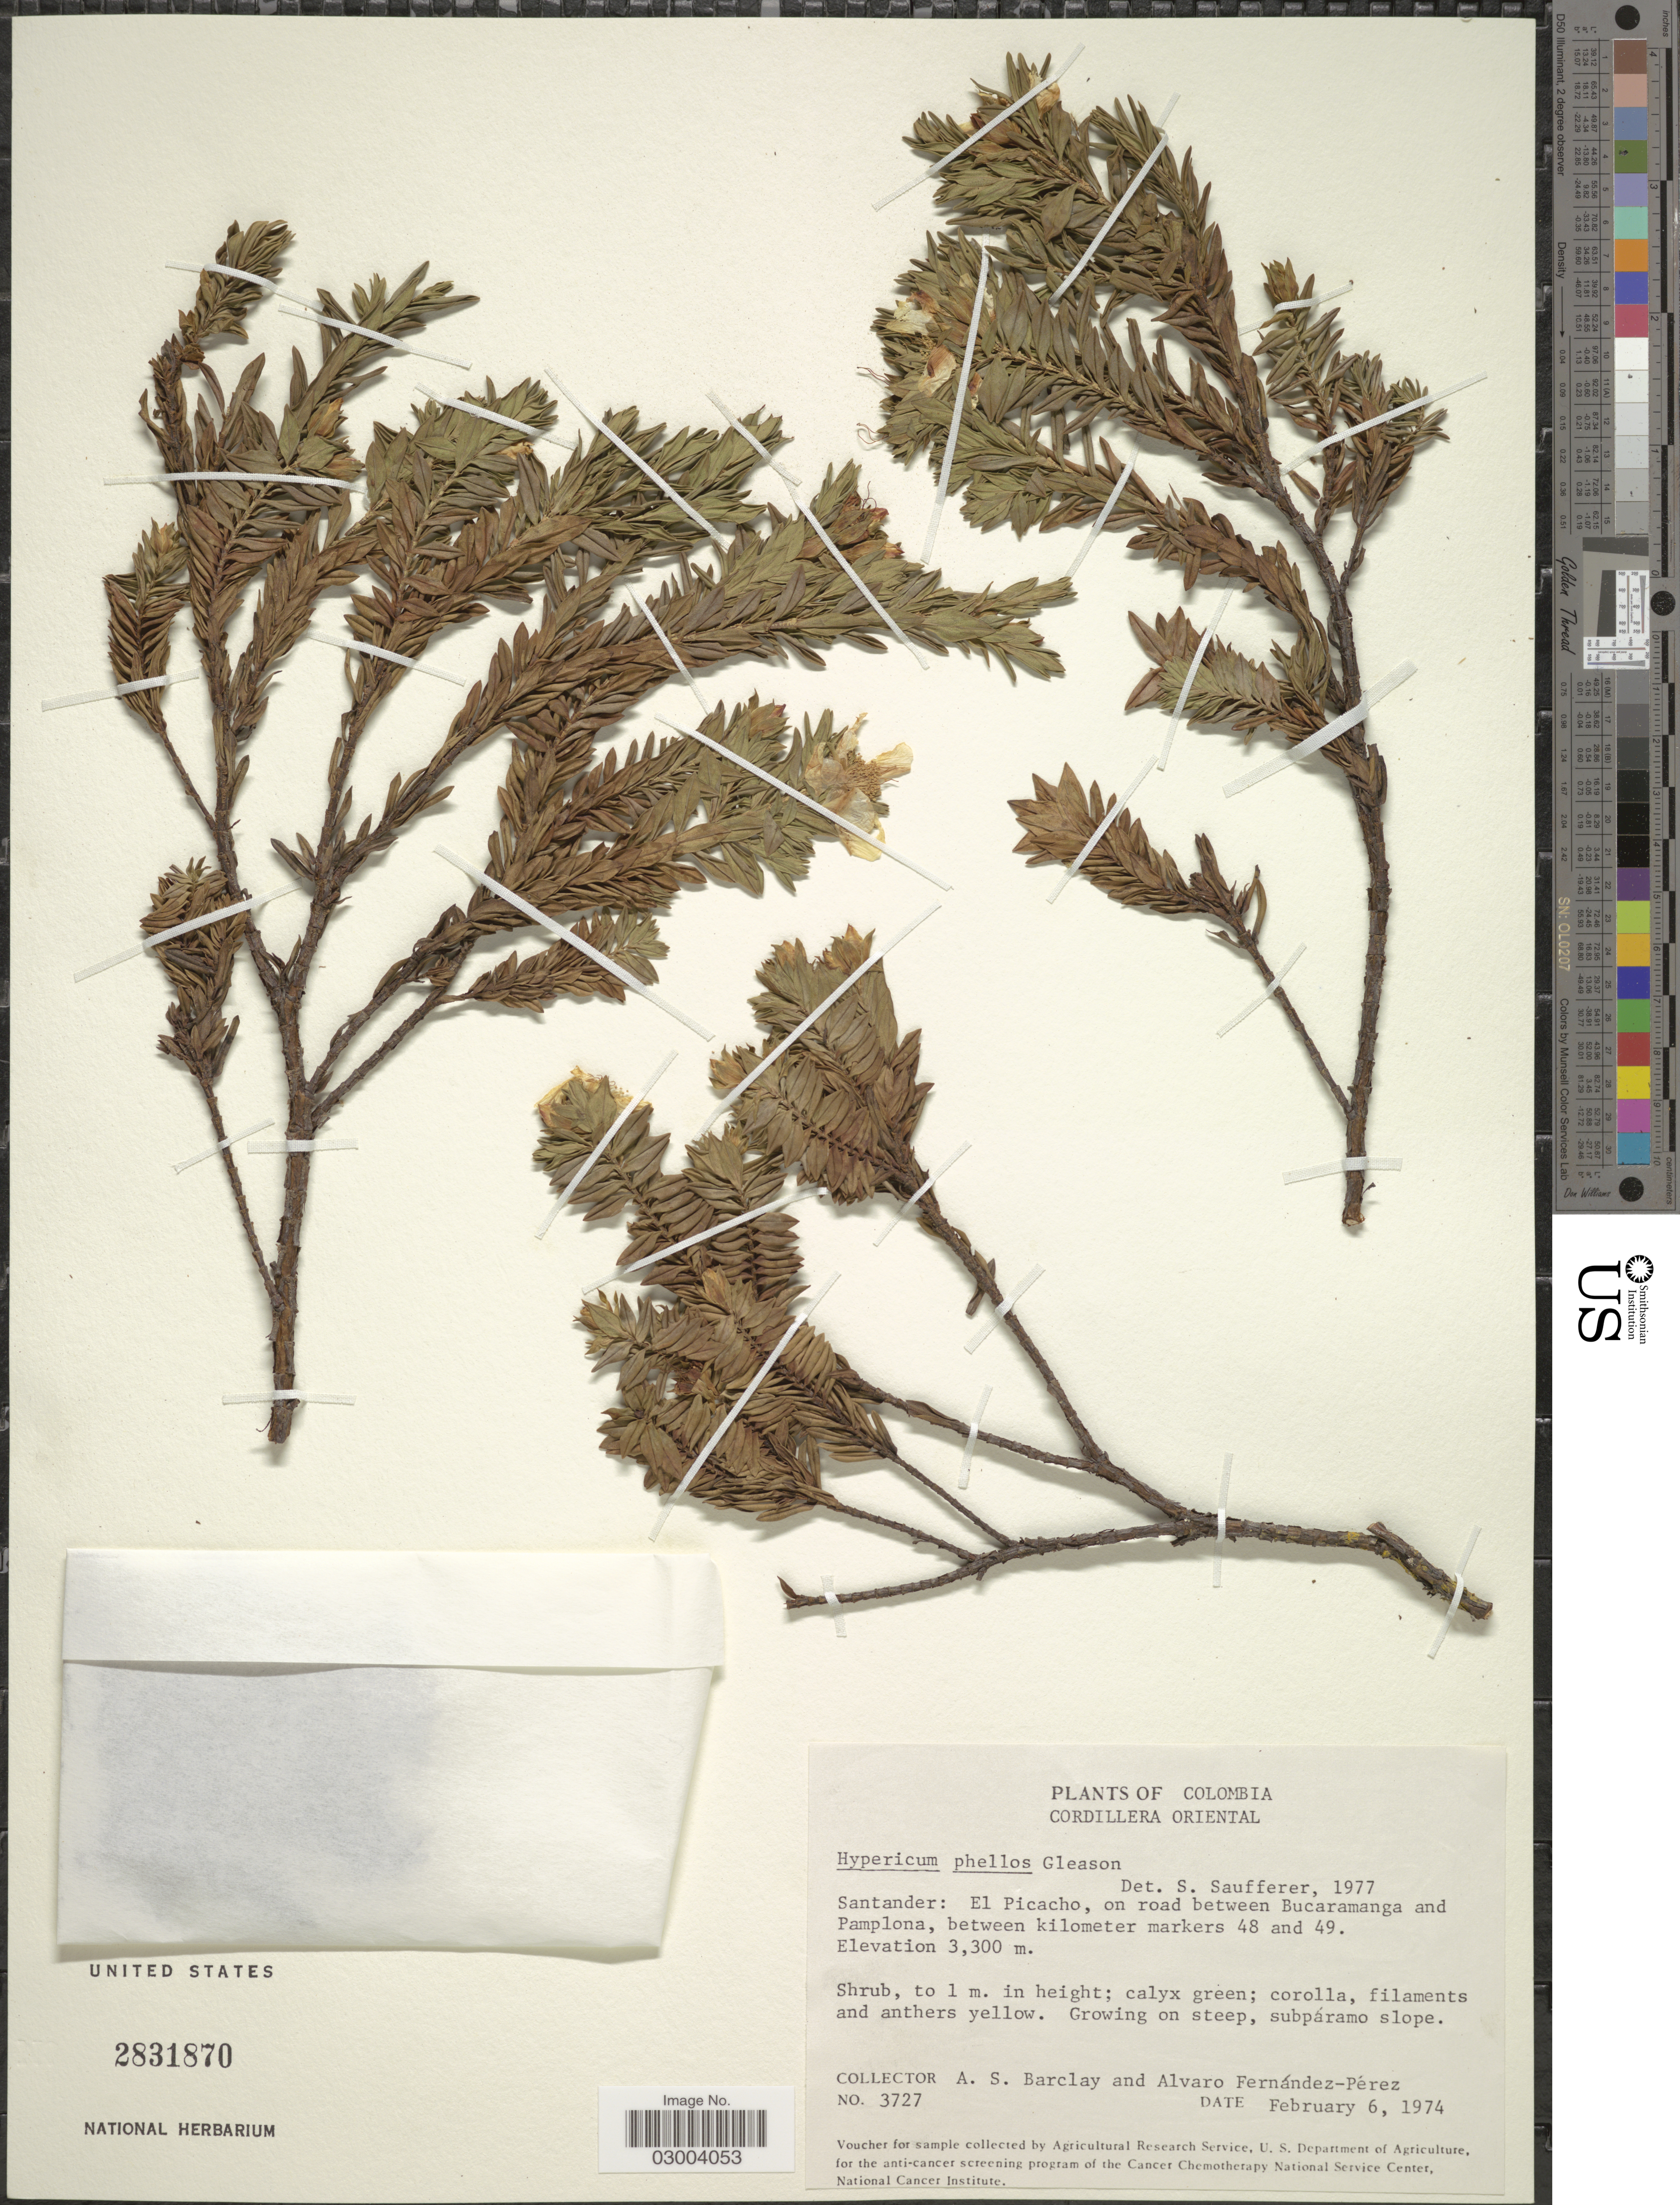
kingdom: Plantae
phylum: Tracheophyta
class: Magnoliopsida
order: Malpighiales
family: Hypericaceae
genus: Hypericum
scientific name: Hypericum phellos subsp. phellos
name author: Gleason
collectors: A. S. Barclay & A. Fernández-Pérez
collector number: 3727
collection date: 1974-02-06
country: Colombia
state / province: Santander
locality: Cordillera Oriental, El Picacho, on road between Bucaramanga and Pamplona, between kilometer markers 48 and 49.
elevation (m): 3300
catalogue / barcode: US 2831870